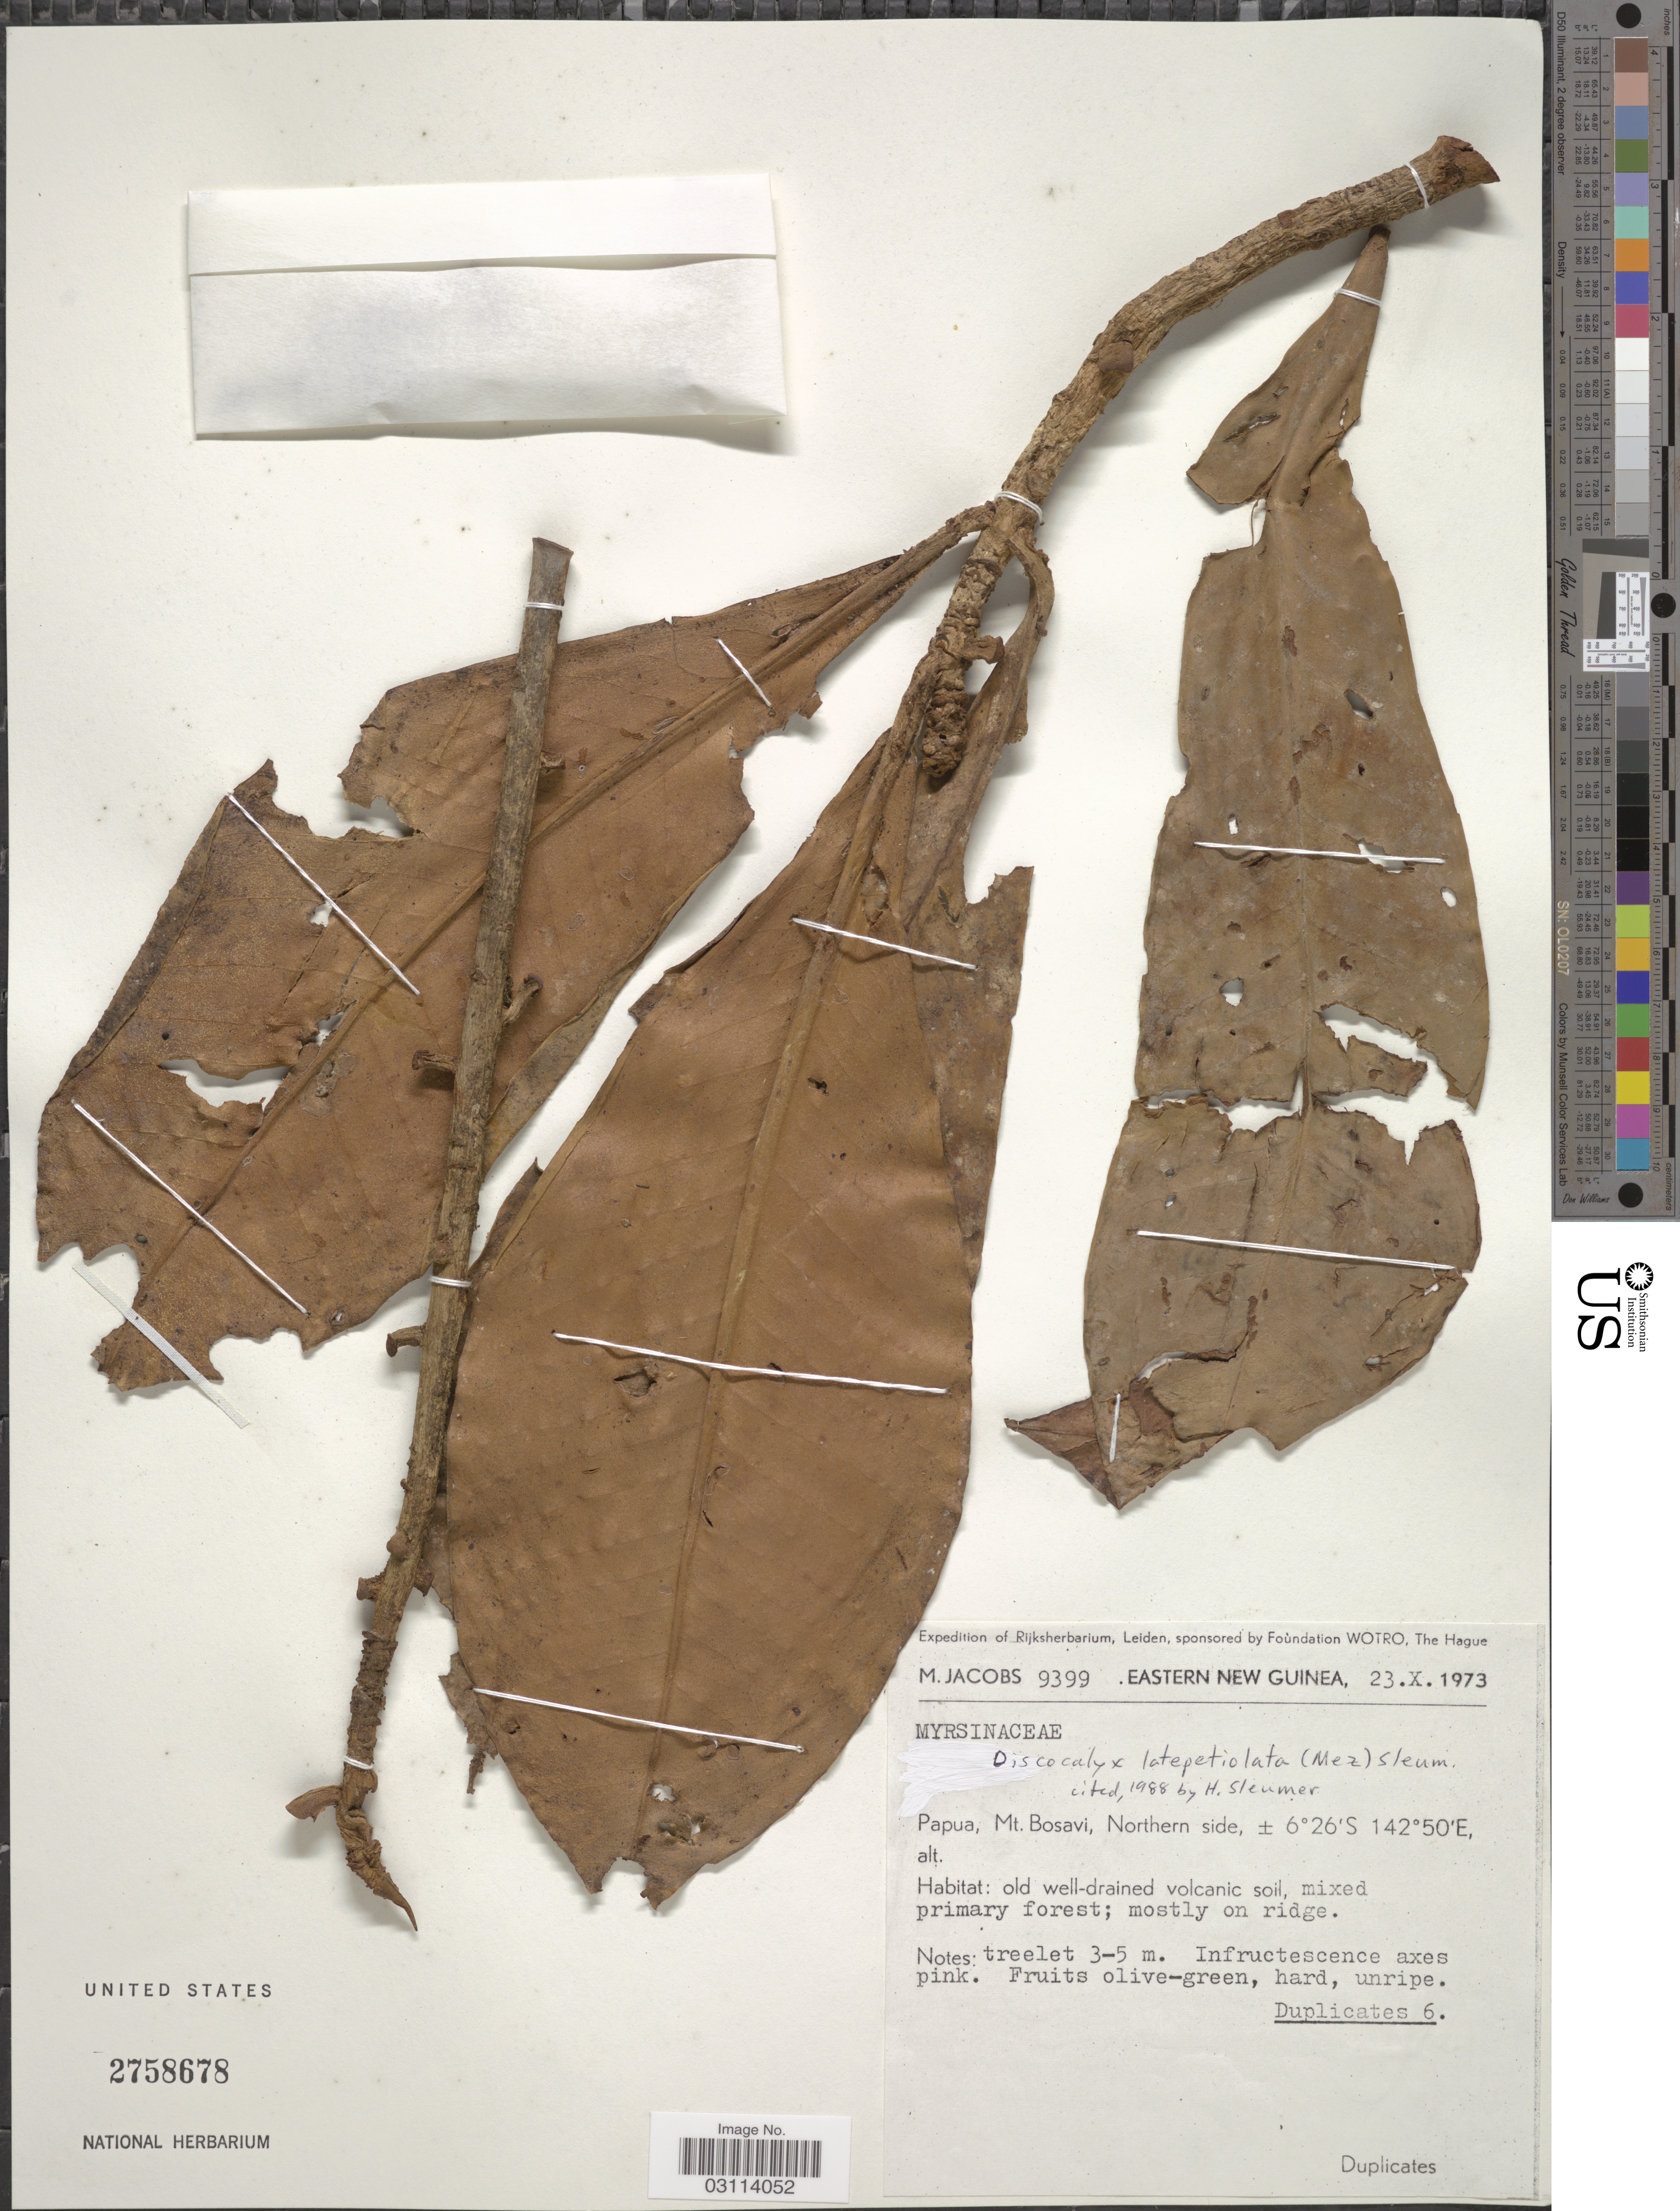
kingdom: Plantae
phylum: Tracheophyta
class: Magnoliopsida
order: Ericales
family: Primulaceae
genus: Discocalyx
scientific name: Discocalyx latepetiolata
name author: (Mez) Sleumer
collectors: M. Jacobs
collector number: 9399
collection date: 1973-10-23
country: Papua New Guinea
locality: Eastern New Guinea. Papua, Mt. Bosavi, Northern side.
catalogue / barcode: US 2758678